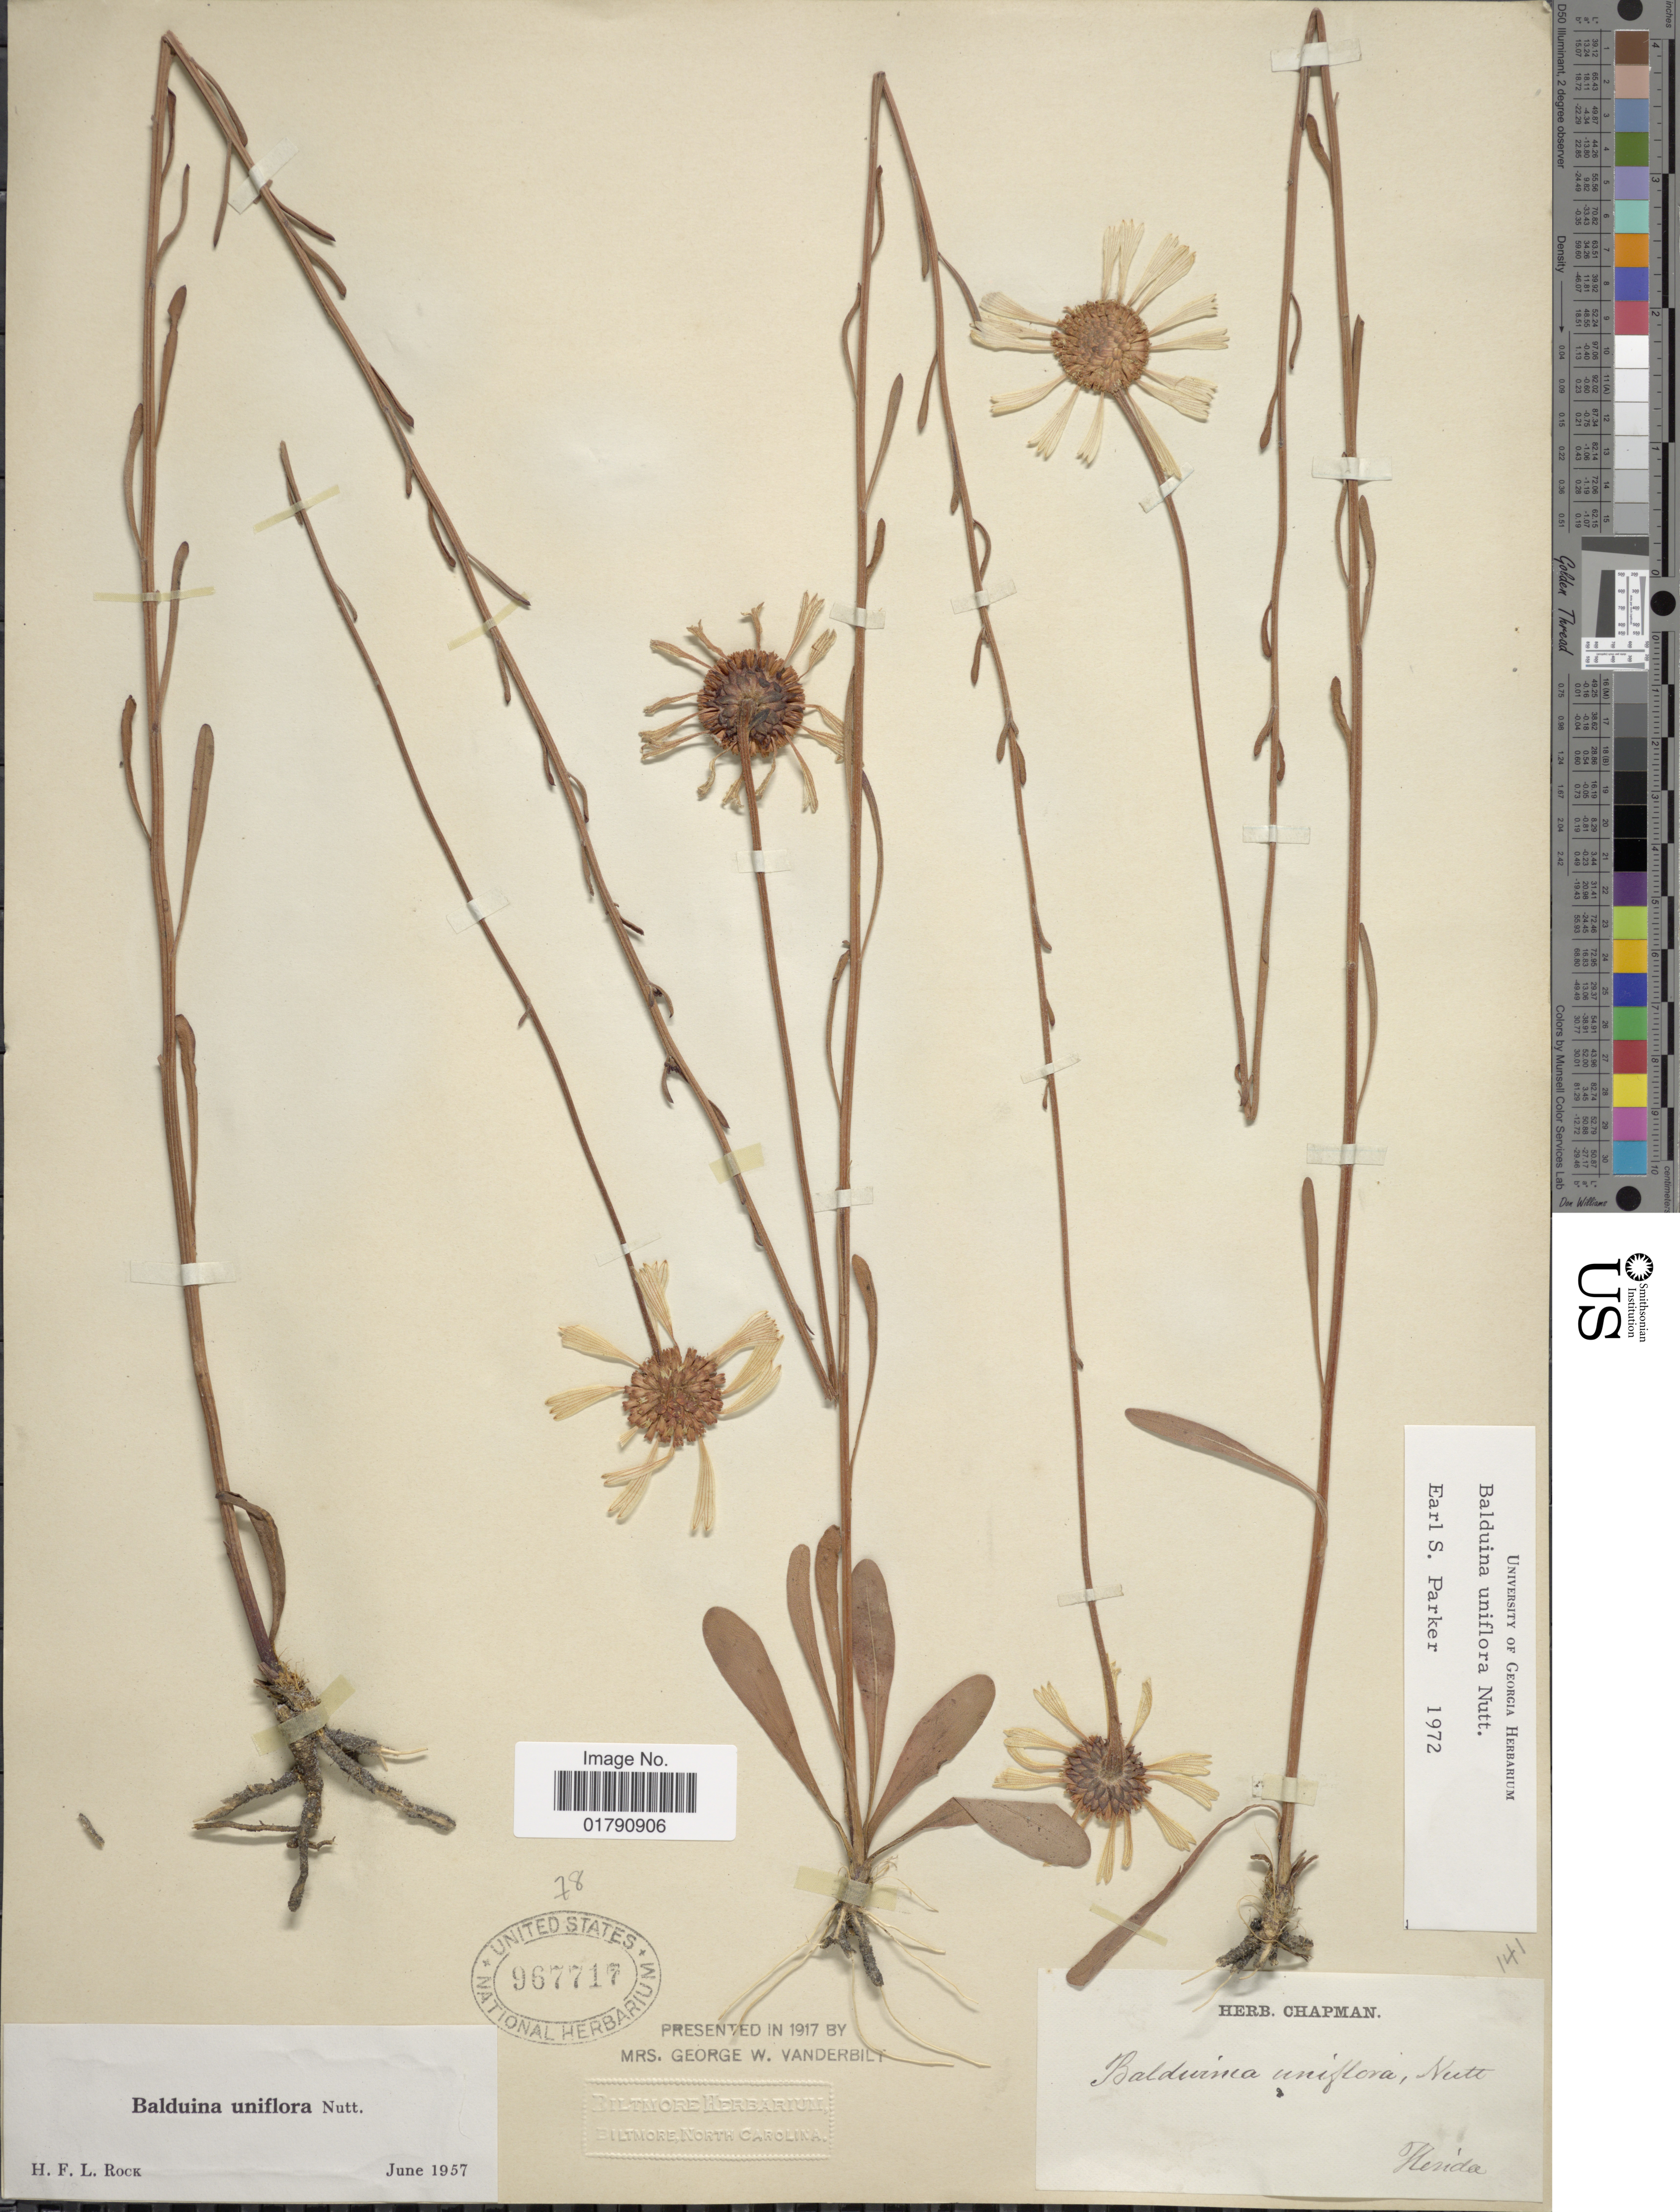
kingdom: Plantae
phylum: Tracheophyta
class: Magnoliopsida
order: Asterales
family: Asteraceae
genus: Balduina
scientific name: Balduina uniflora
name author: Nutt.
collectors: ex herb. Chapman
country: United States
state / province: Florida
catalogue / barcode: US 967717